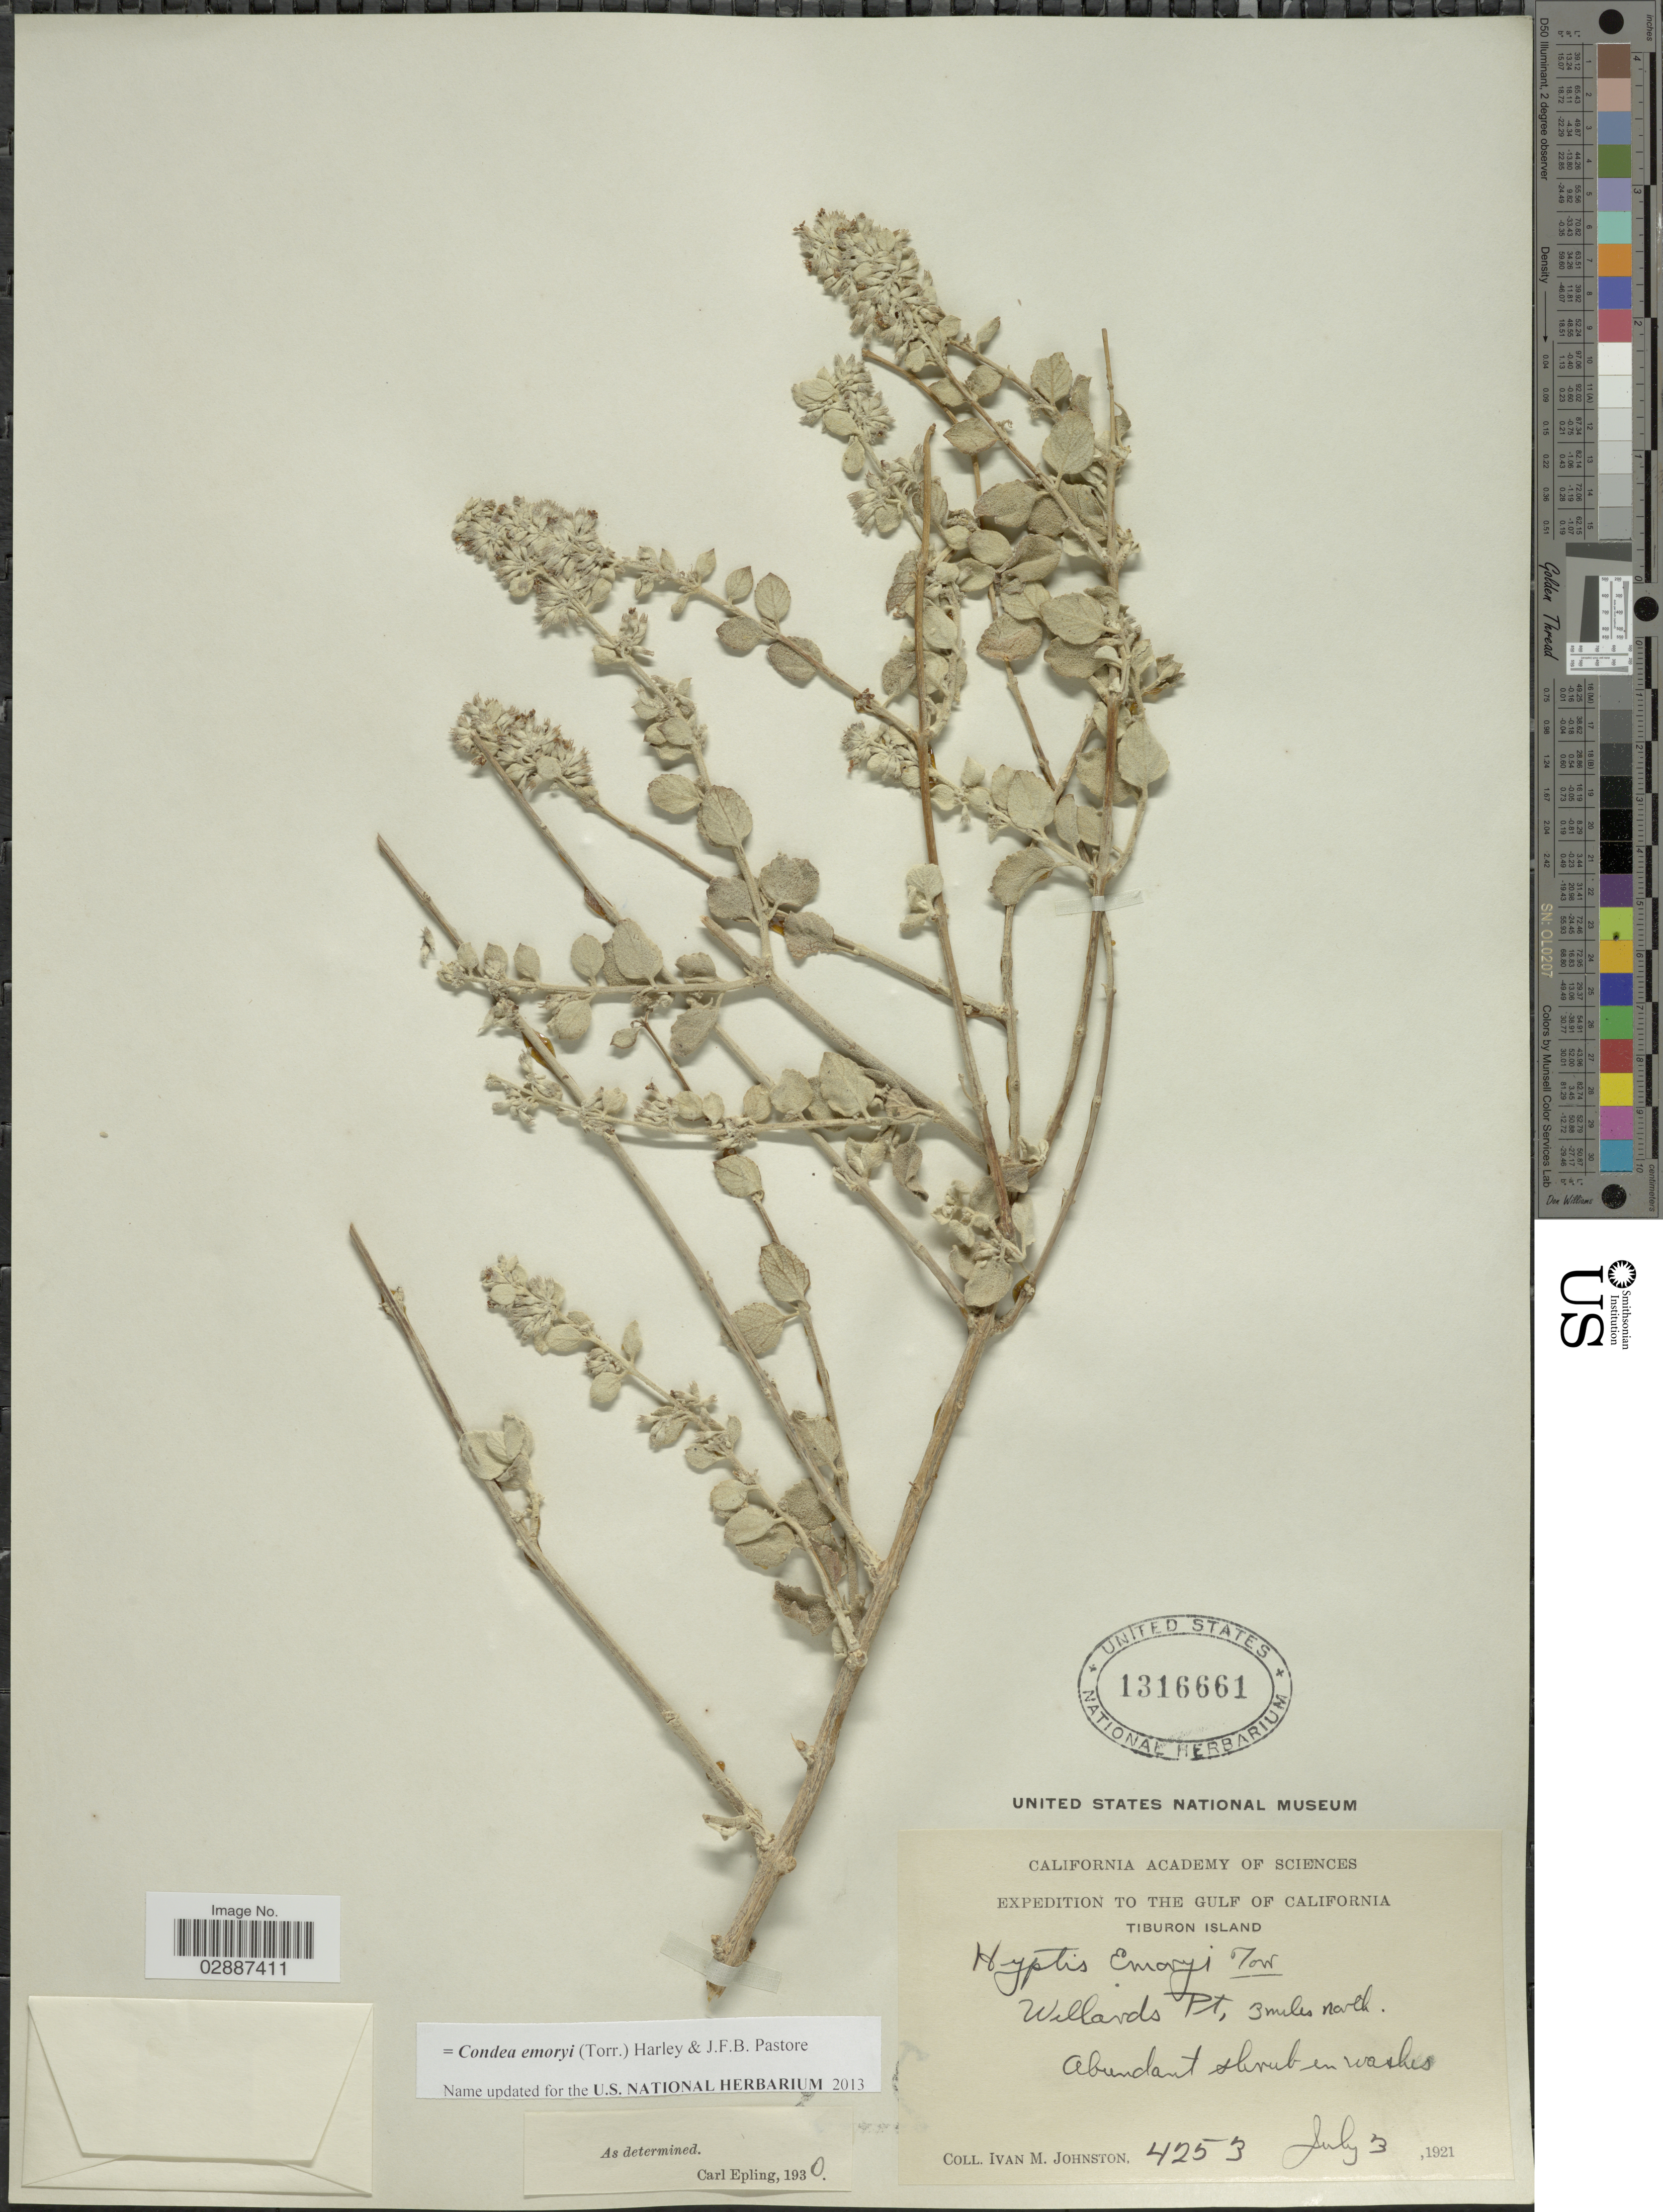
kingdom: Plantae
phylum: Tracheophyta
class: Magnoliopsida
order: Lamiales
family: Lamiaceae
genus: Condea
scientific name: Condea emoryi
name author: (Torr.) Harley & J.F.B. Pastore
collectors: I.M. Johnston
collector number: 4253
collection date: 1921-07-03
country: Mexico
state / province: Sonora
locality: Gulf of California. Tiburon Island. Willards Pt, 3 miles north.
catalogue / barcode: US 1316661